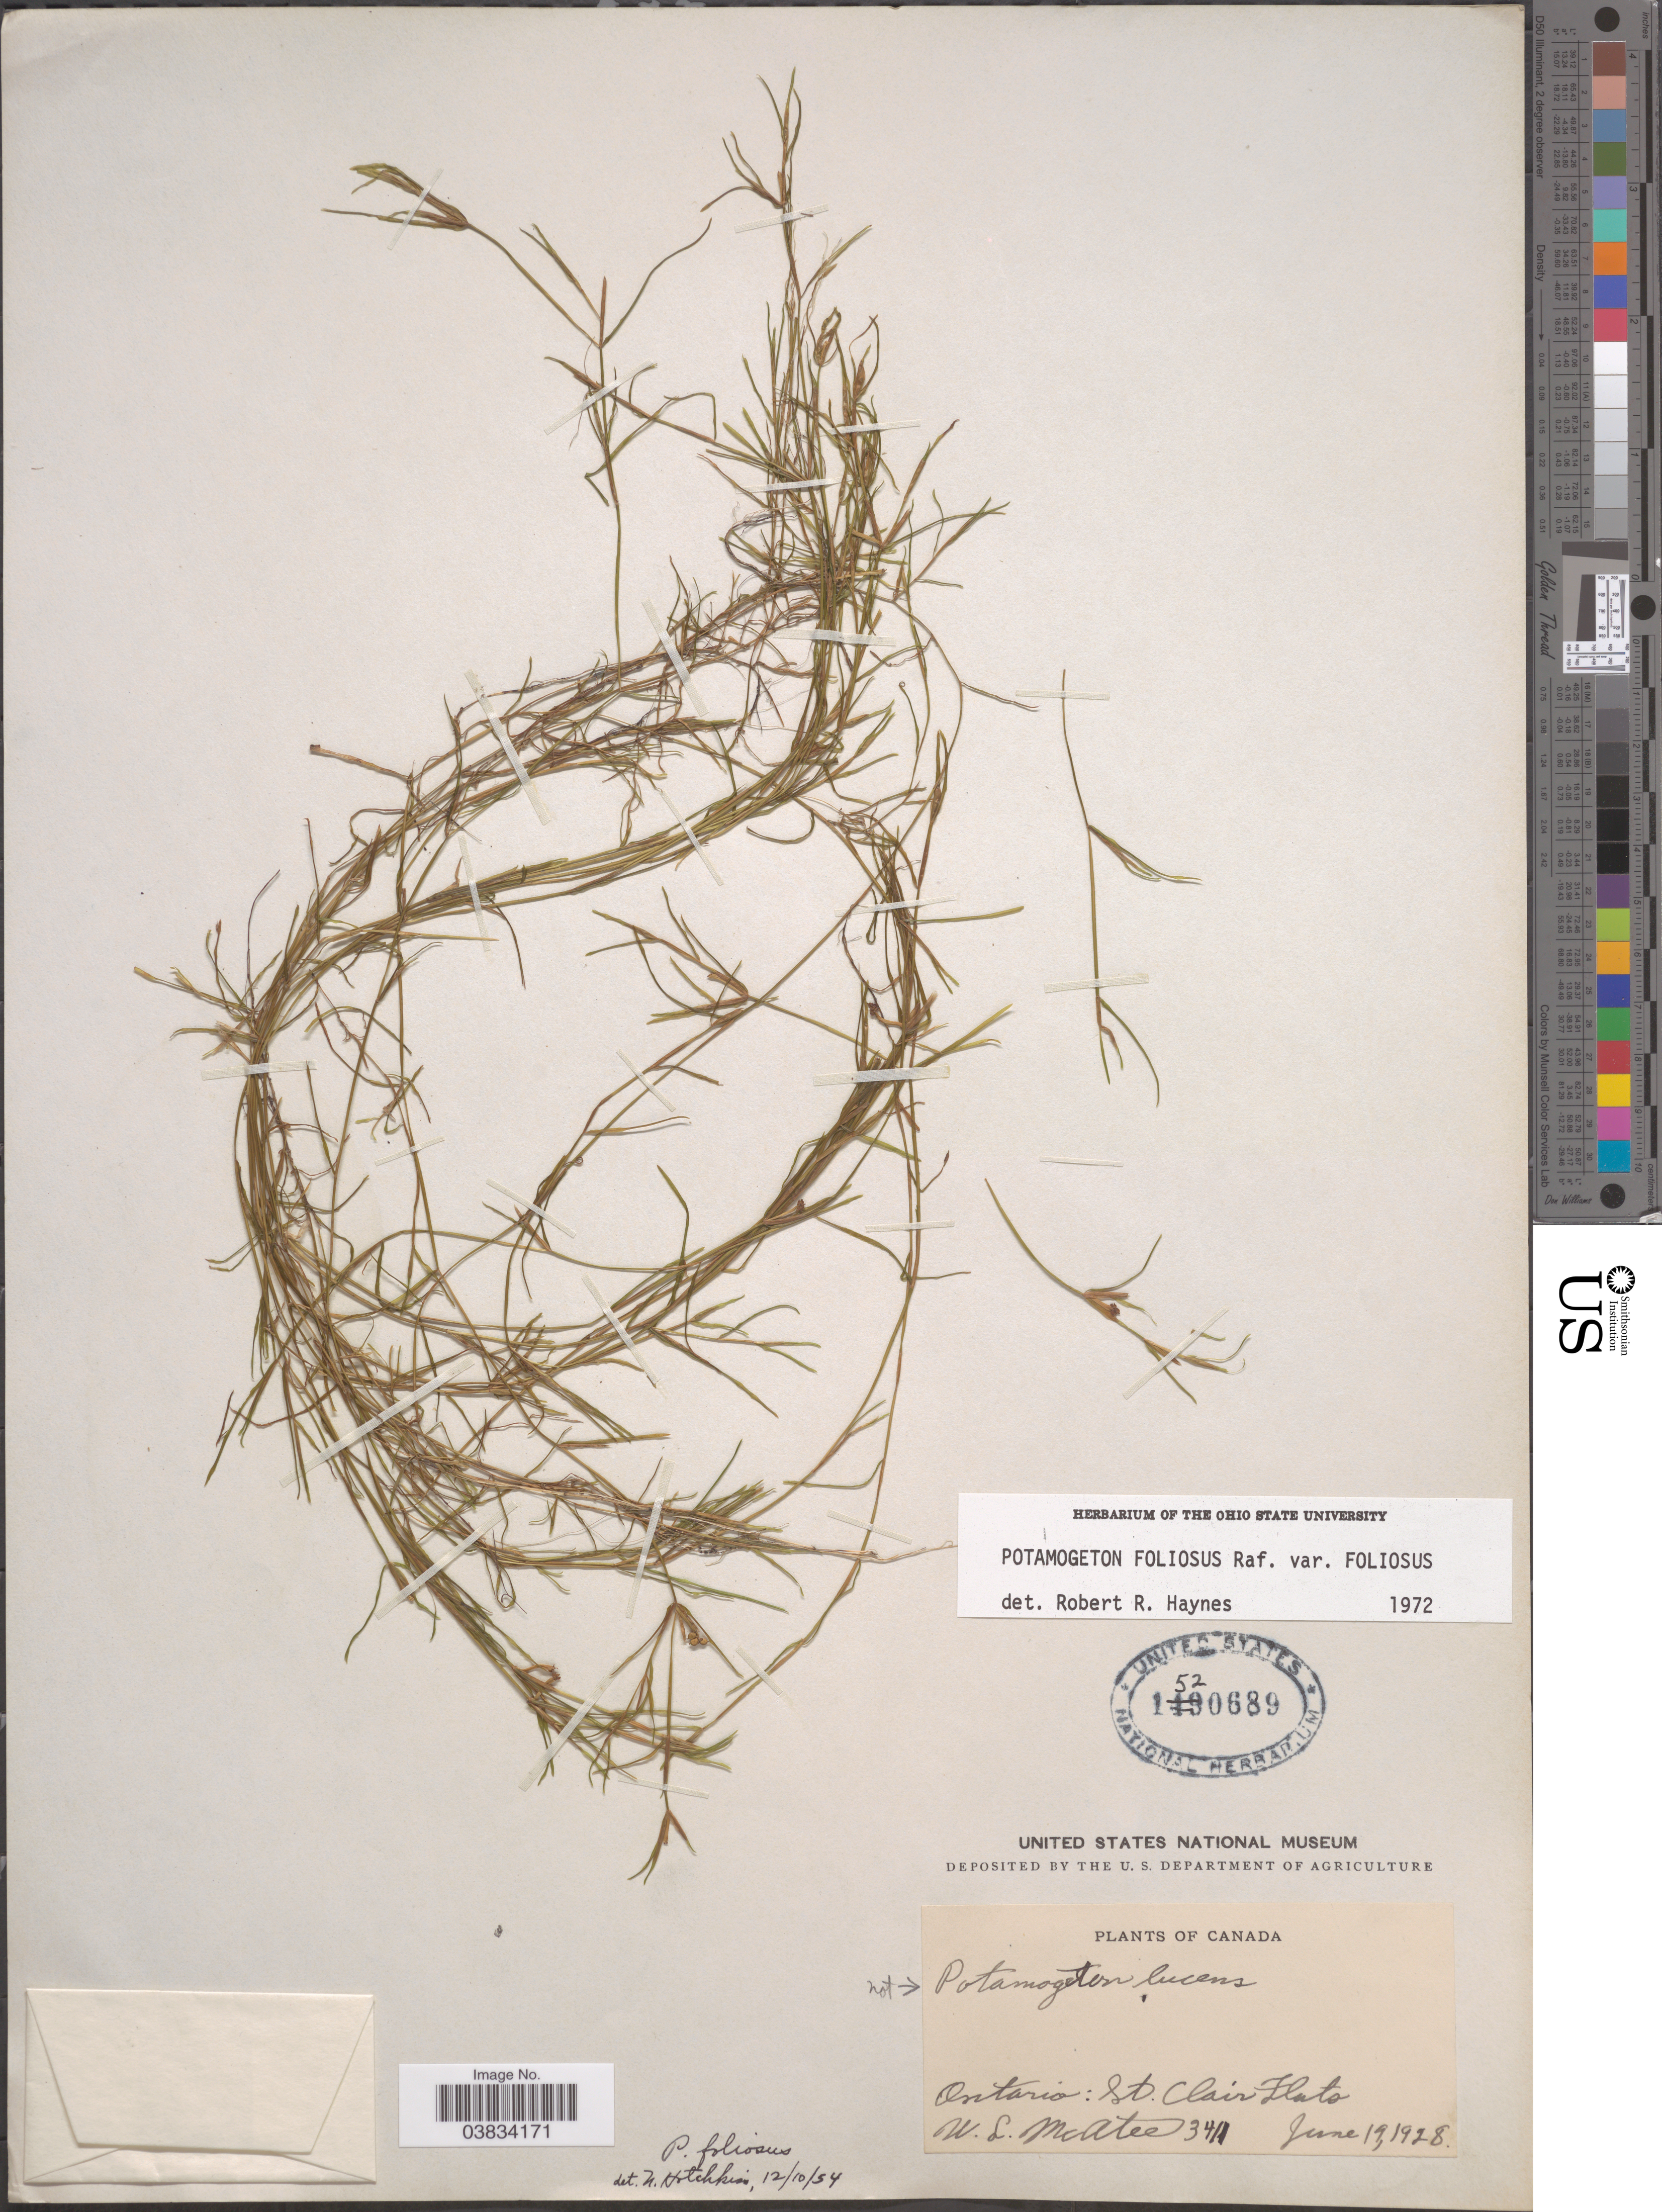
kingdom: Plantae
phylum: Tracheophyta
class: Liliopsida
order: Alismatales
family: Potamogetonaceae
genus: Potamogeton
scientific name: Potamogeton foliosus var. foliosus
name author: Raf.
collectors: W. McAtee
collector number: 3411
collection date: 1928-06-19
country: Canada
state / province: Ontario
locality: St. Clair Flats.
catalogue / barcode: US 1520689